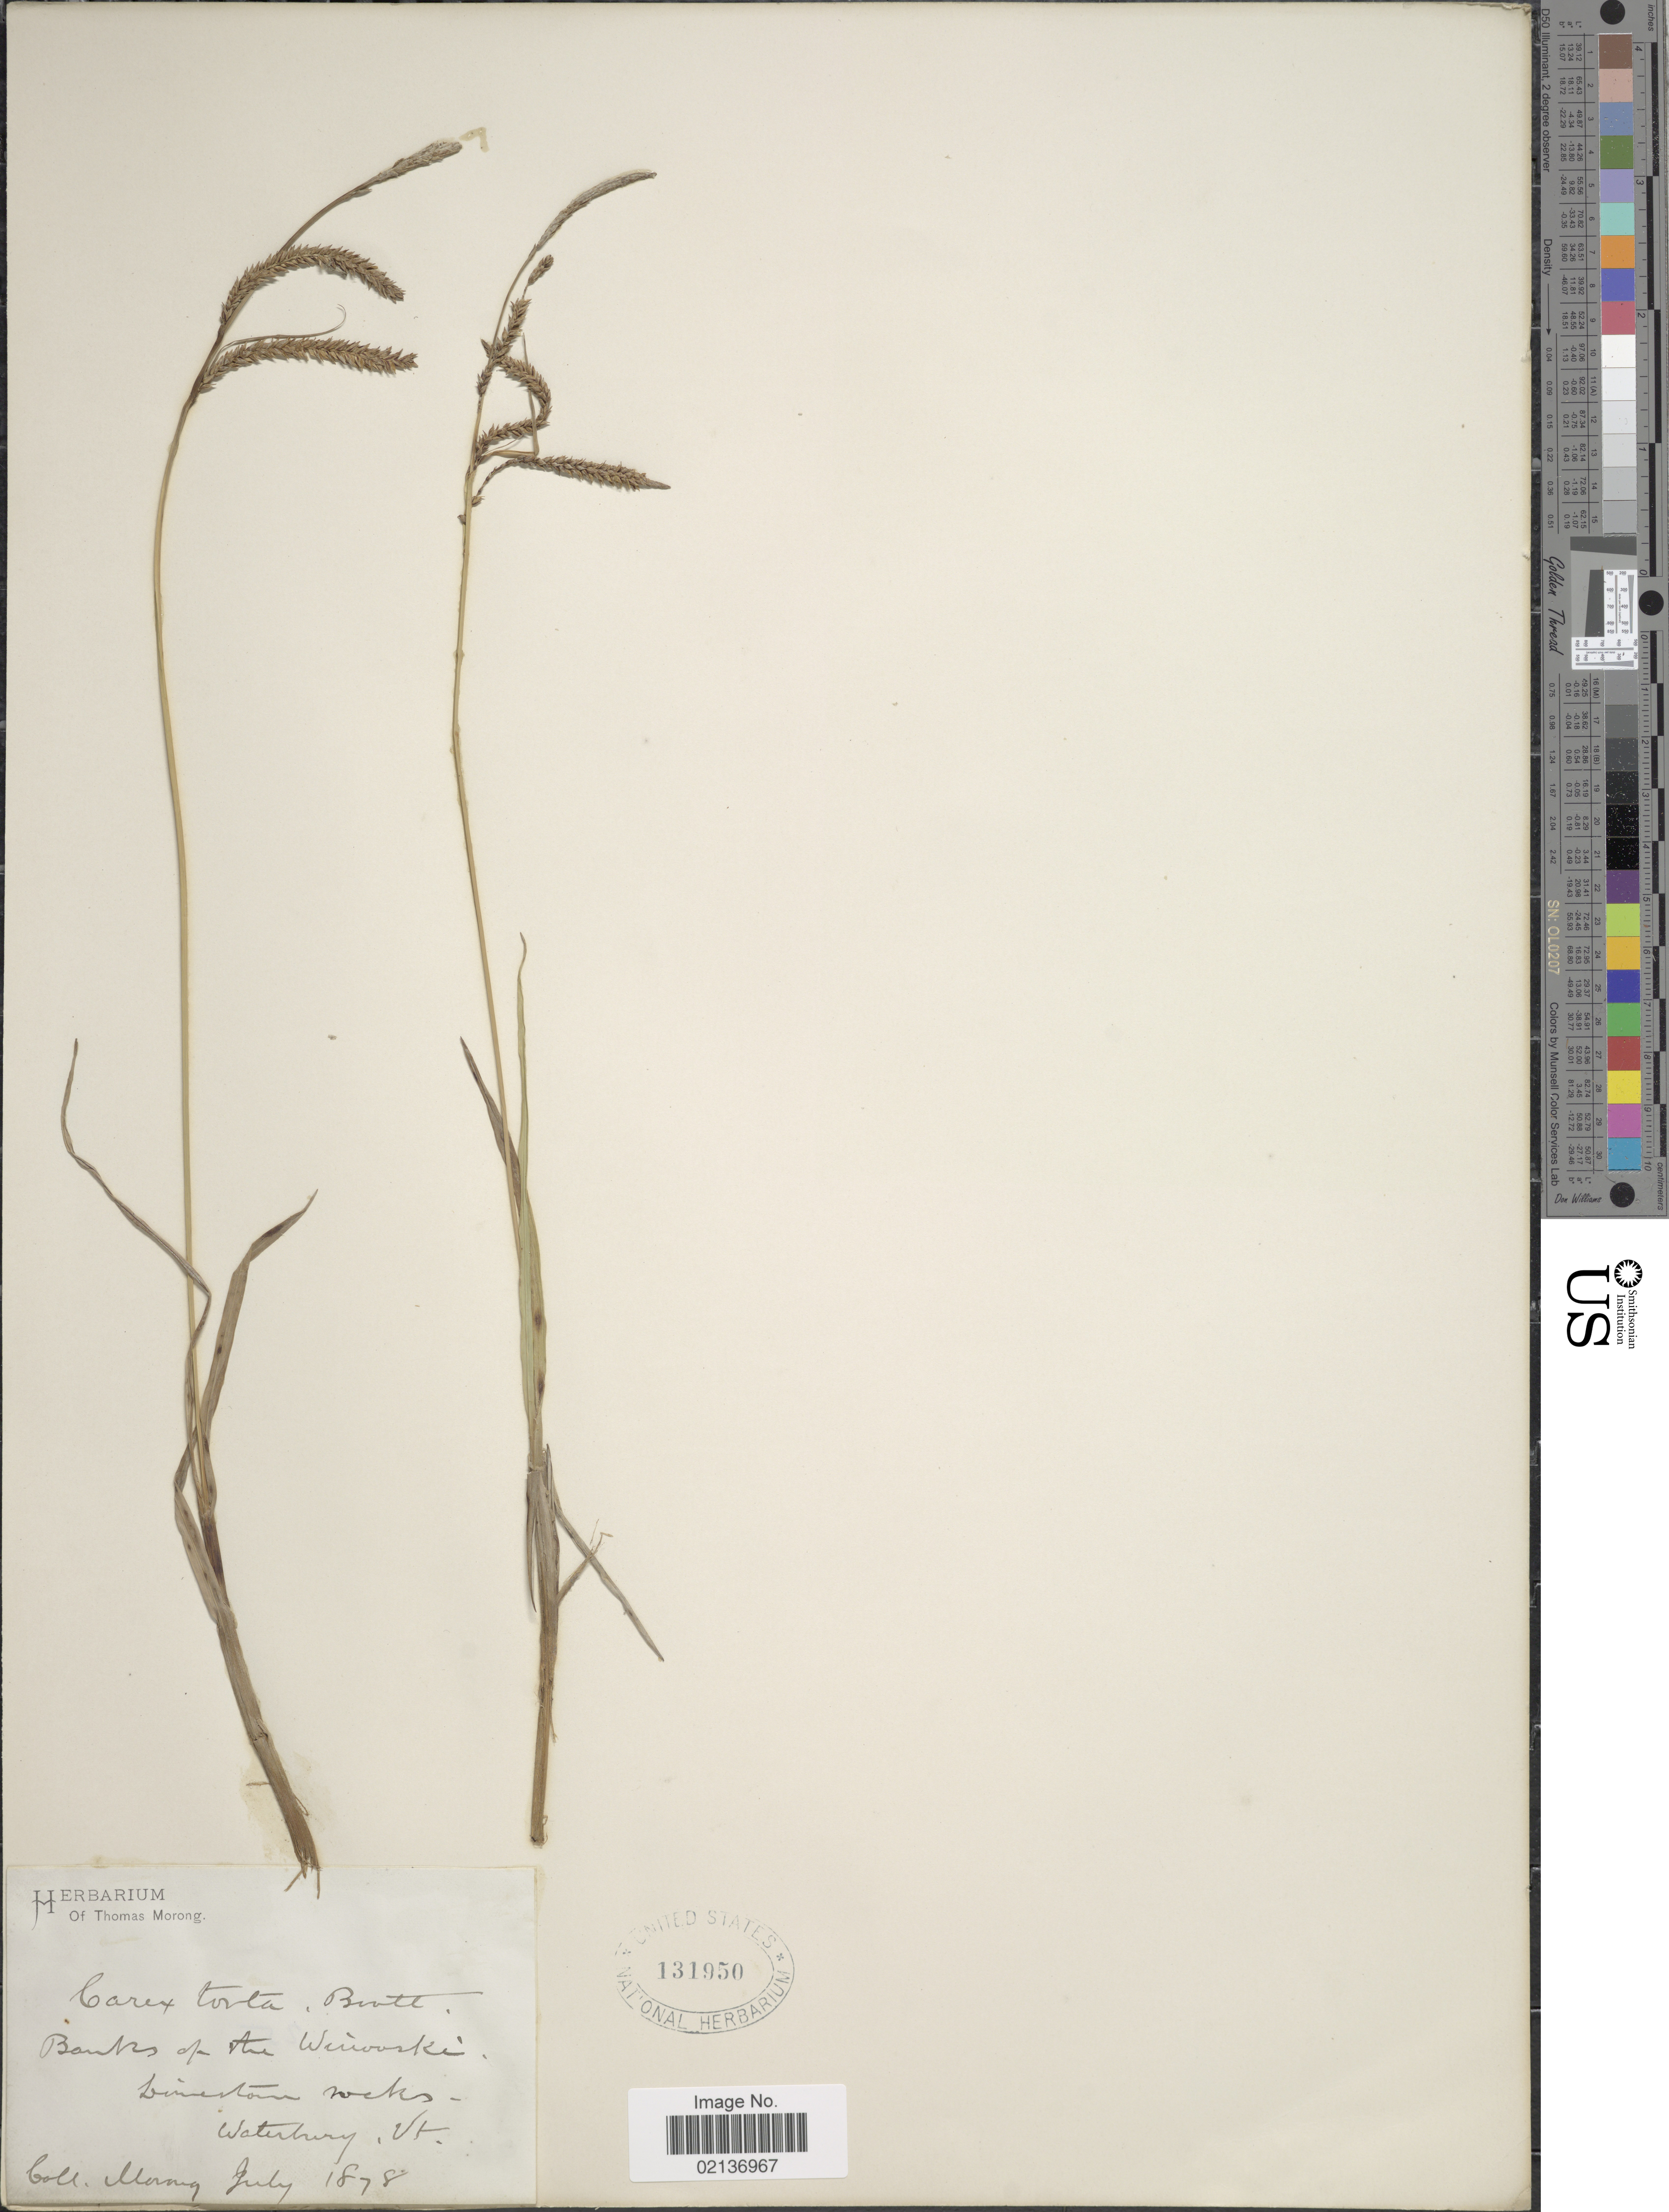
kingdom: Plantae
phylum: Tracheophyta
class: Liliopsida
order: Poales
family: Cyperaceae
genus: Carex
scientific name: Carex torta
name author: Boott ex Tuck.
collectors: ex herb. T. Morong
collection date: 1878-07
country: United States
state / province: Vermont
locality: Banks of the Winooski, Waterburg, Vt.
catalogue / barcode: US 131950